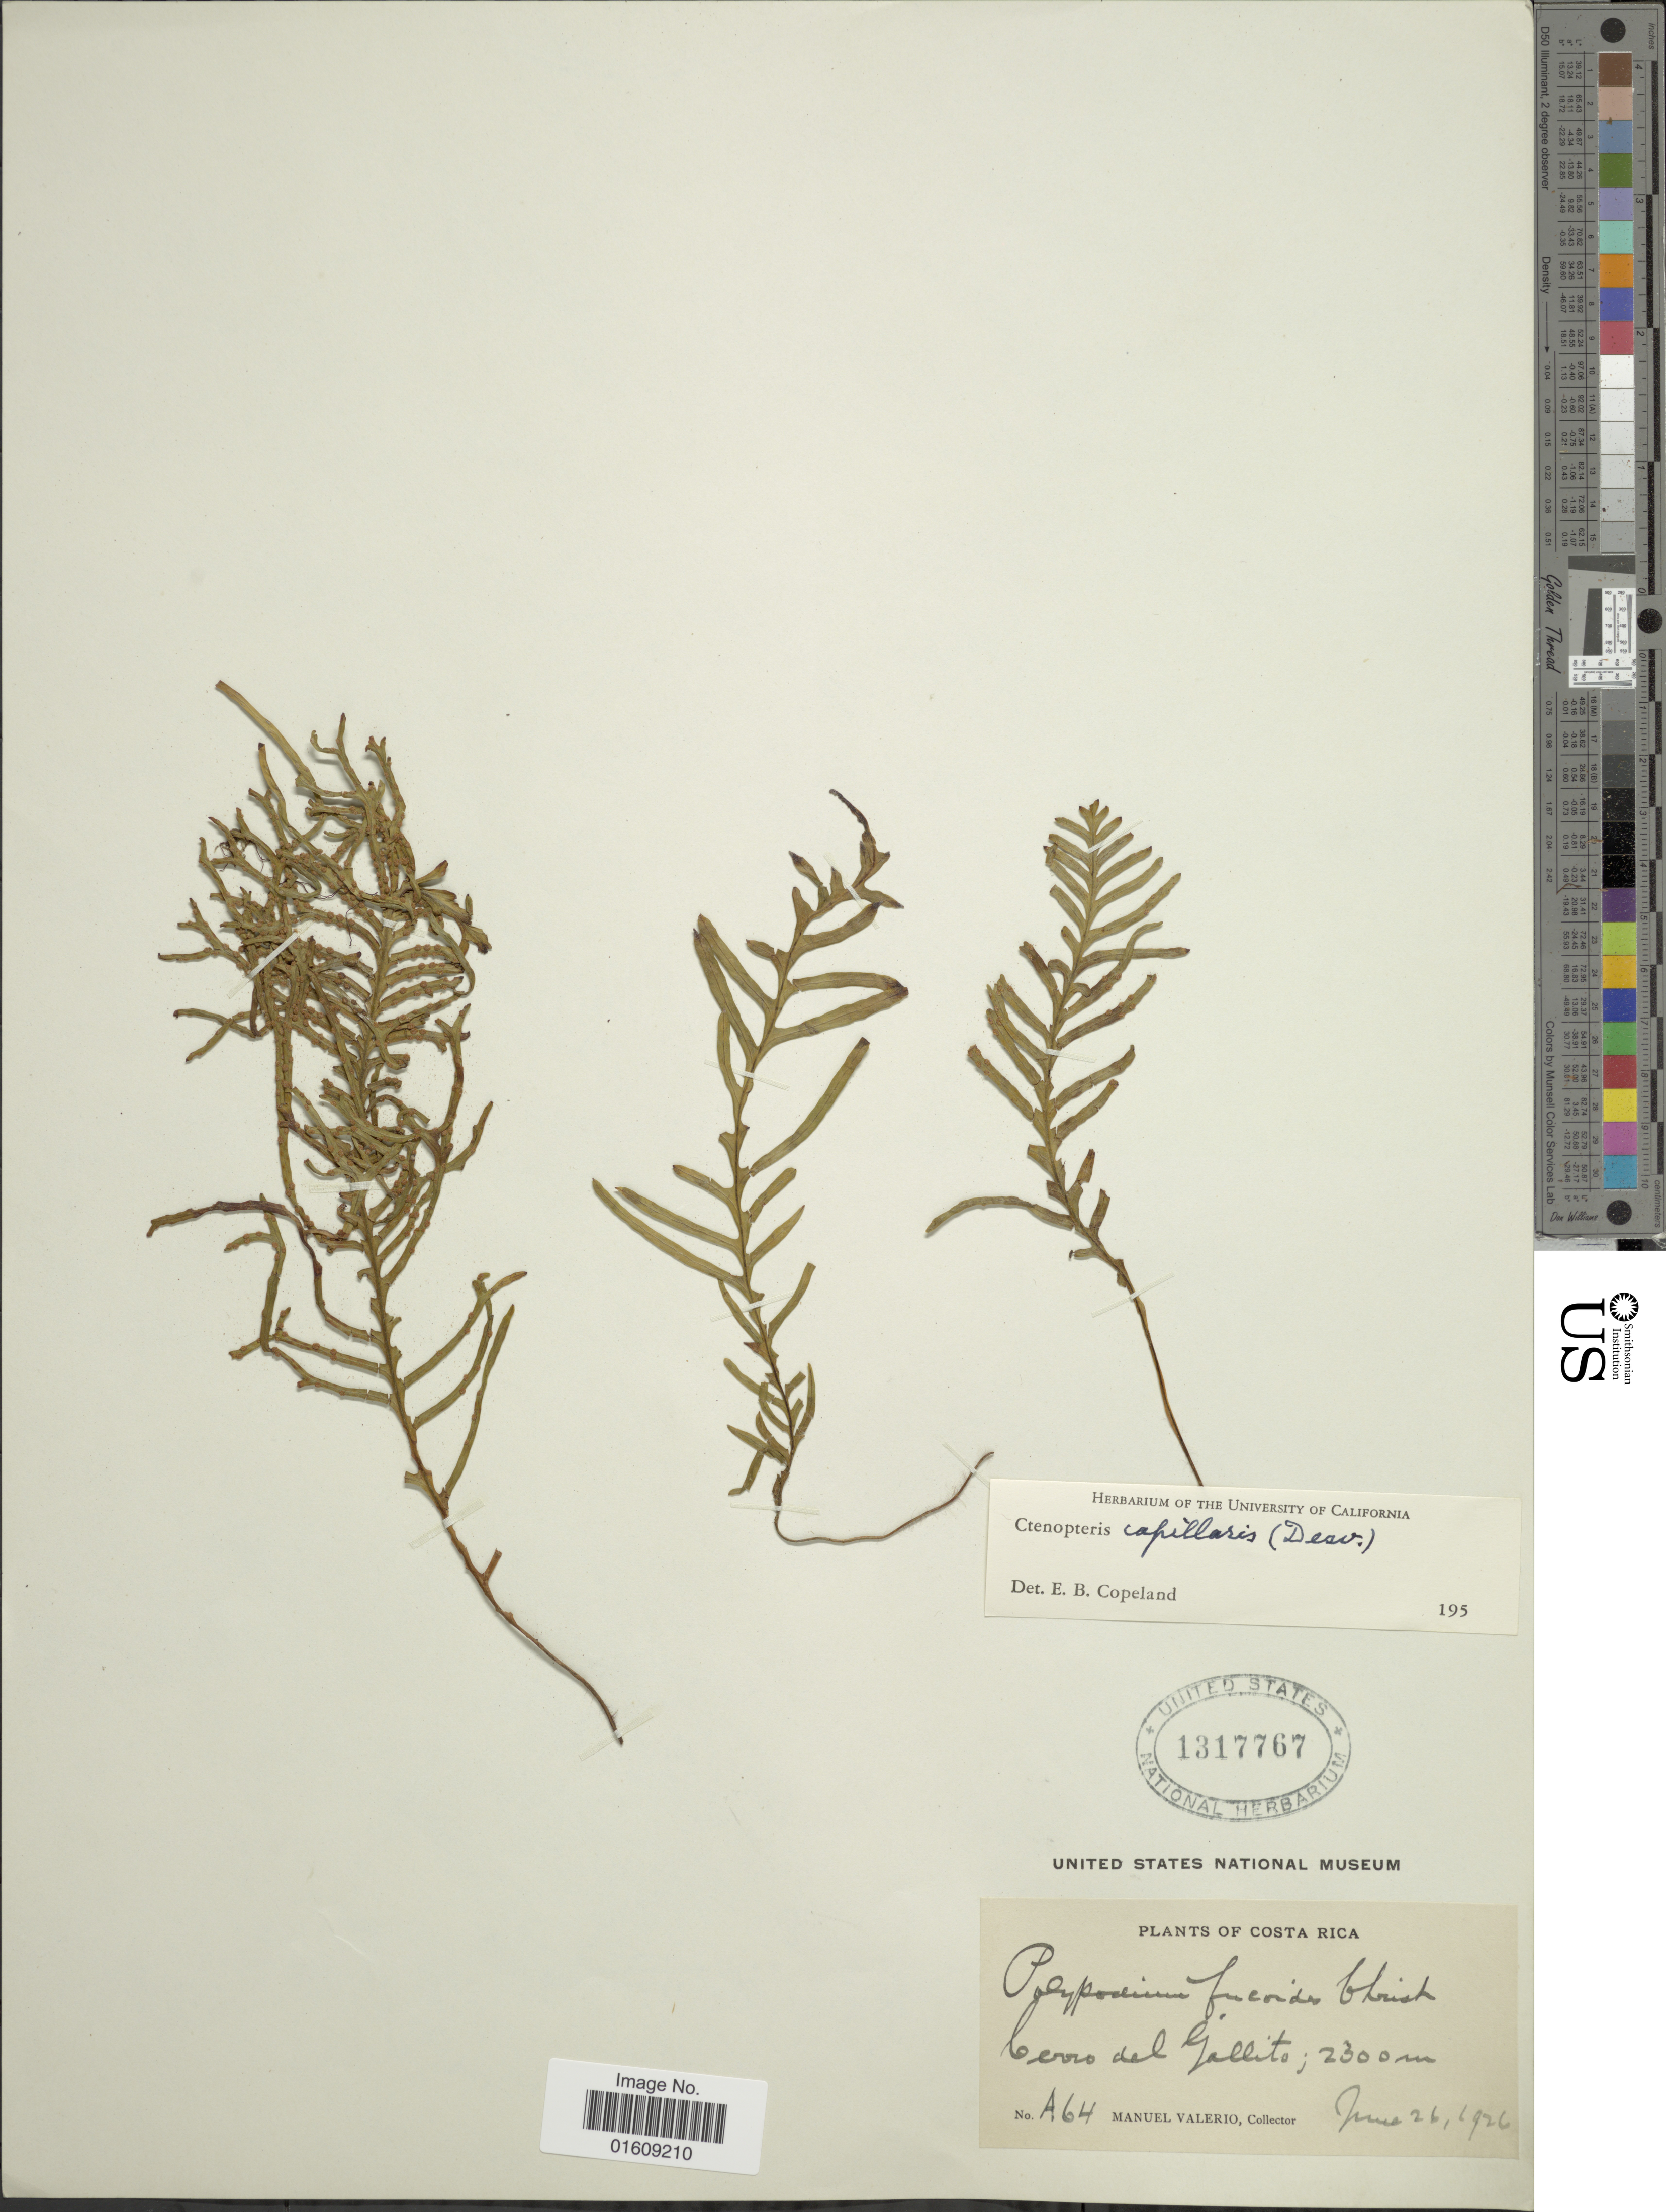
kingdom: Plantae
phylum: Tracheophyta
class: Polypodiopsida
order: Polypodiales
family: Polypodiaceae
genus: Ceradenia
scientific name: Ceradenia fucoides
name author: (Christ) L.E. Bishop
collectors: M. Valerio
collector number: A64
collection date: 1926-06-26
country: Costa Rica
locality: Costa Rica, Cerro del Gellito.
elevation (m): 2300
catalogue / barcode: US 1317767